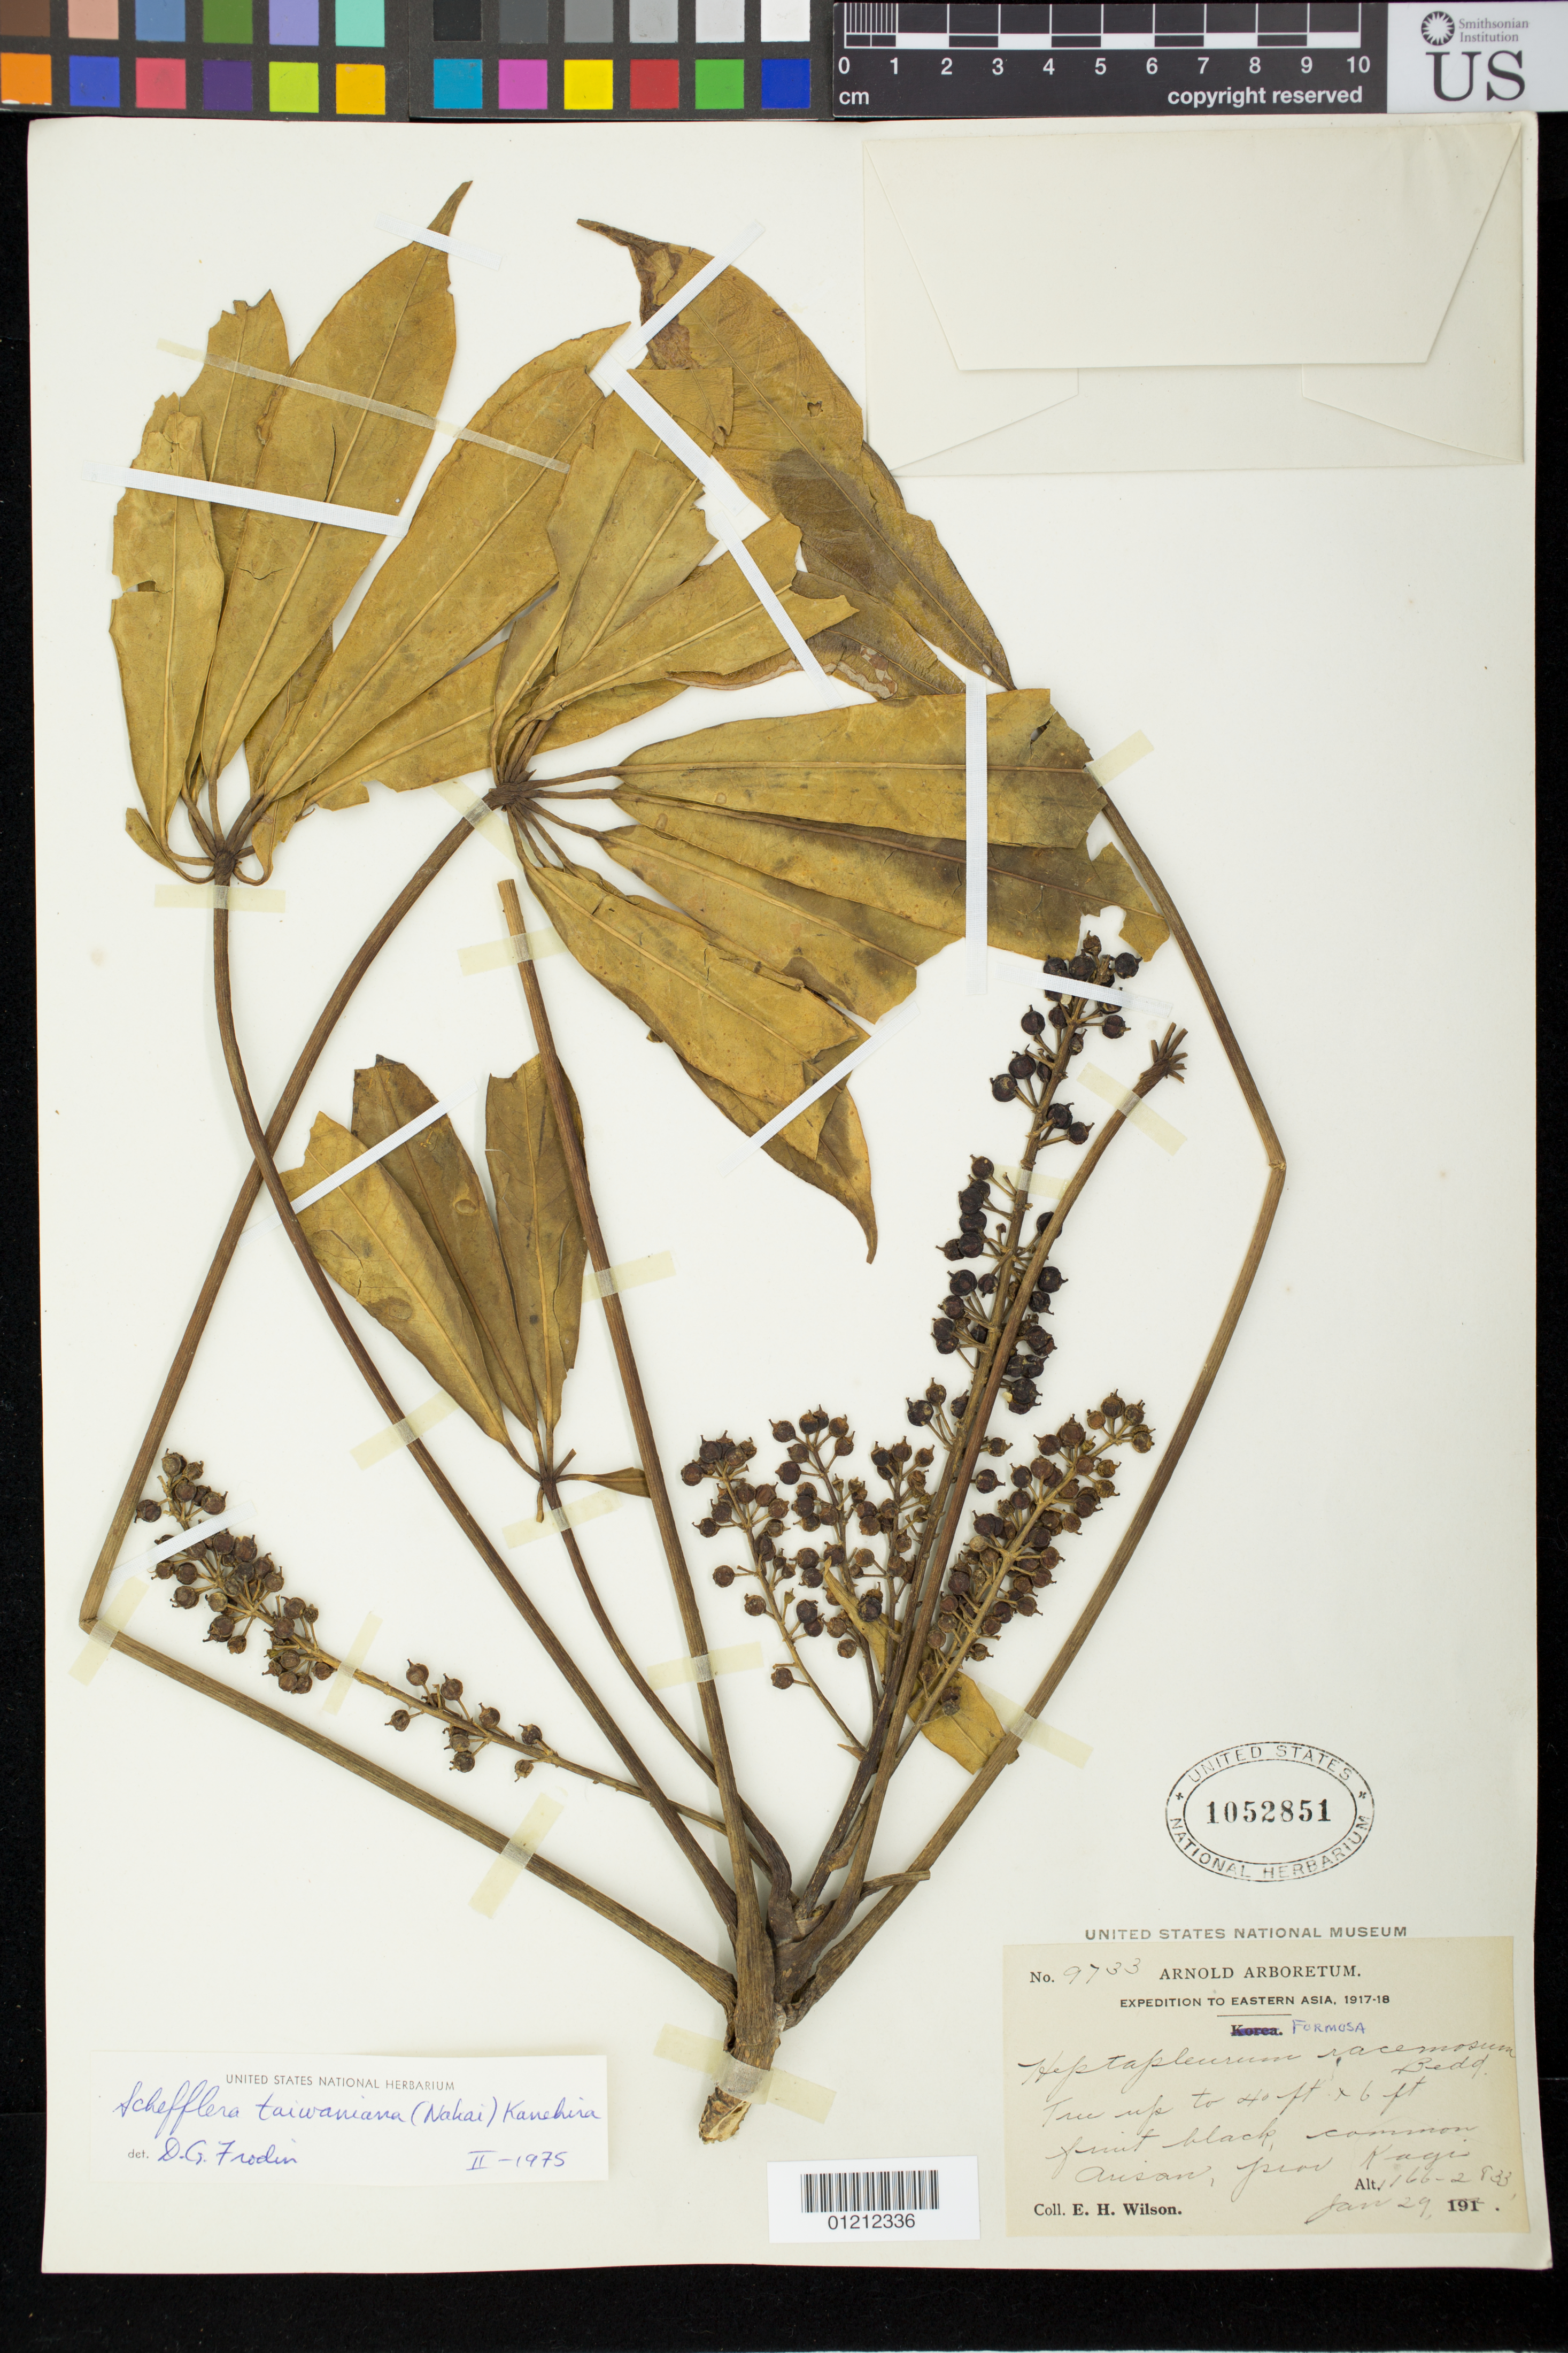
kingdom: Plantae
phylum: Tracheophyta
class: Magnoliopsida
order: Apiales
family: Araliaceae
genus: Schefflera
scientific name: Schefflera taiwaniana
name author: (Nakai) Kaneh.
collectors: E. Wilson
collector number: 9733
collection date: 1918-01-29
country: Taiwan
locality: Eastern Asia, Formosa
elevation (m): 1166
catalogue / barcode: US 1052851